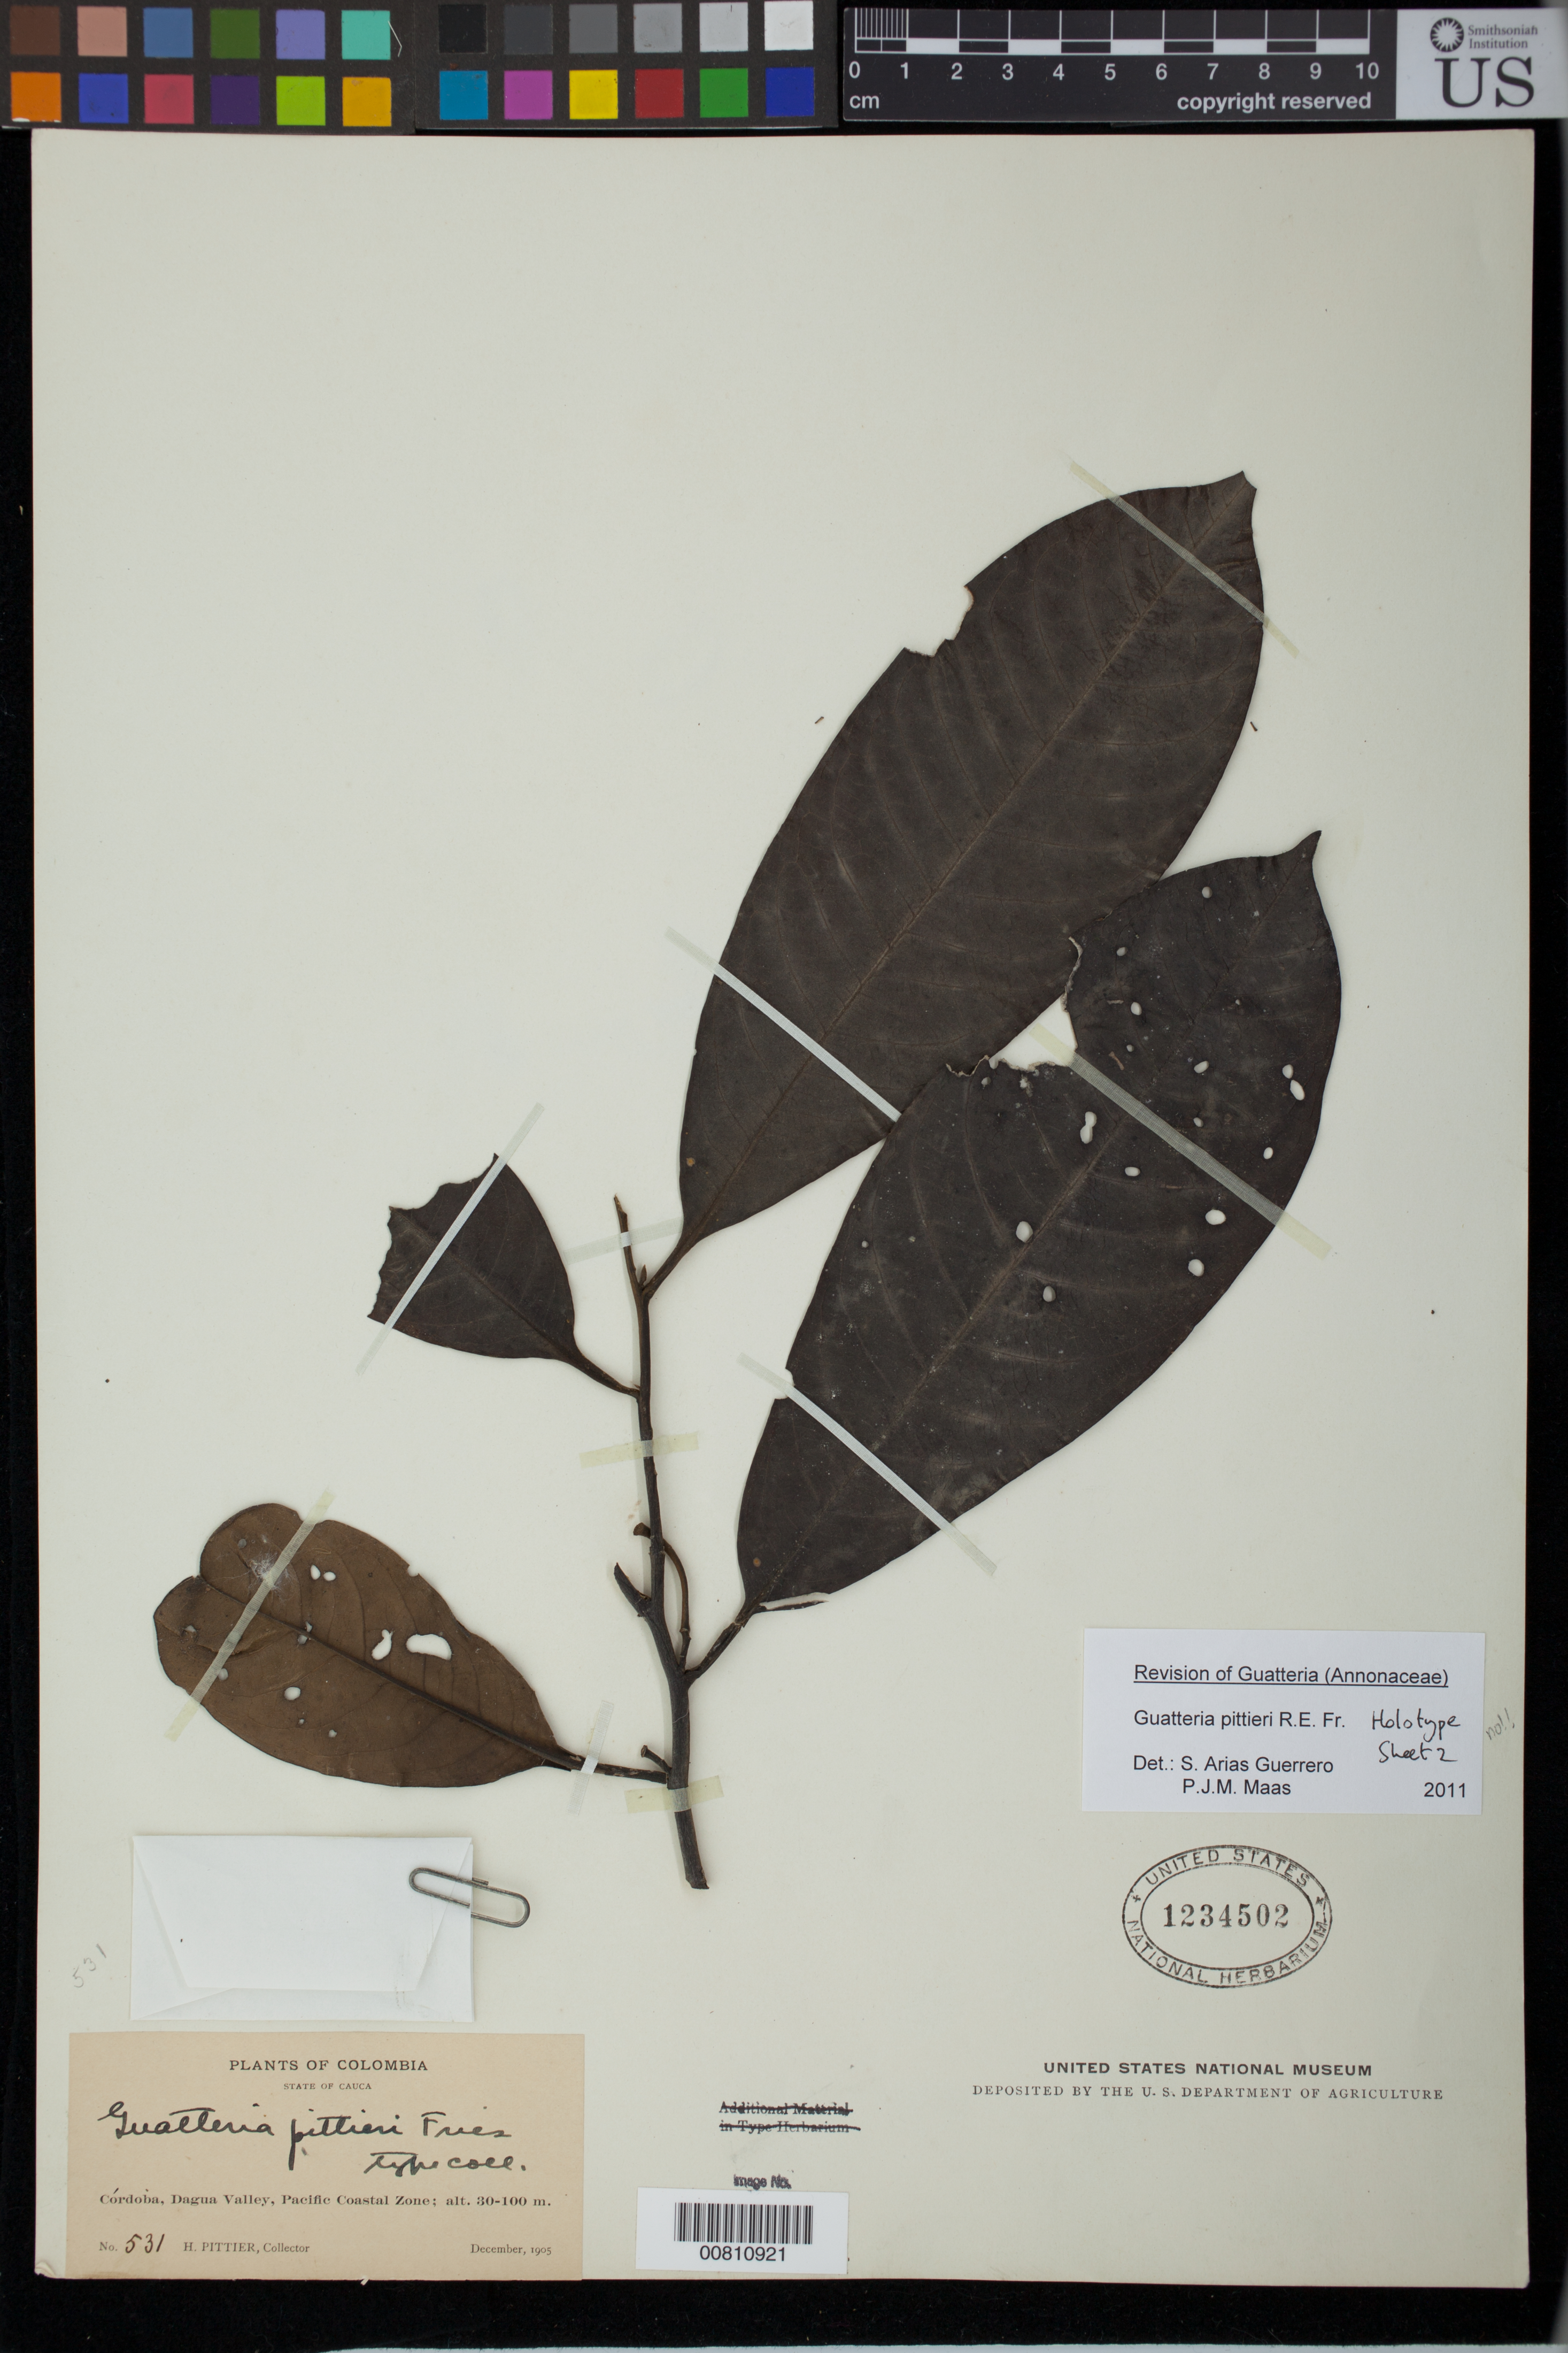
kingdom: Plantae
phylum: Tracheophyta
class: Magnoliopsida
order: Magnoliales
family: Annonaceae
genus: Guatteria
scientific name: Guatteria pittieri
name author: R.E. Fr.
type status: Isotype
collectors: H. F. Pittier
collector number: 531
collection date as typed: Dec 1905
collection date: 1905-12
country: Colombia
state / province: Cauca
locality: Córdoba, Dugas Valley, Pacific Coastal Zone.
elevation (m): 30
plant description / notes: One of two duplicates at US, annotated by S. Arias Guerrero & P.J.Maas (2011) as "Holotype sheet 1" (USNH 530718) and "Holotype sheet 2" (USNH 1234502). The two sheets were accessiond separately at US and are not two parts of one specimen; this sheet (1234502), not annotated by R.E. Fries, is not part of the holotype!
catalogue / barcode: US 1234502